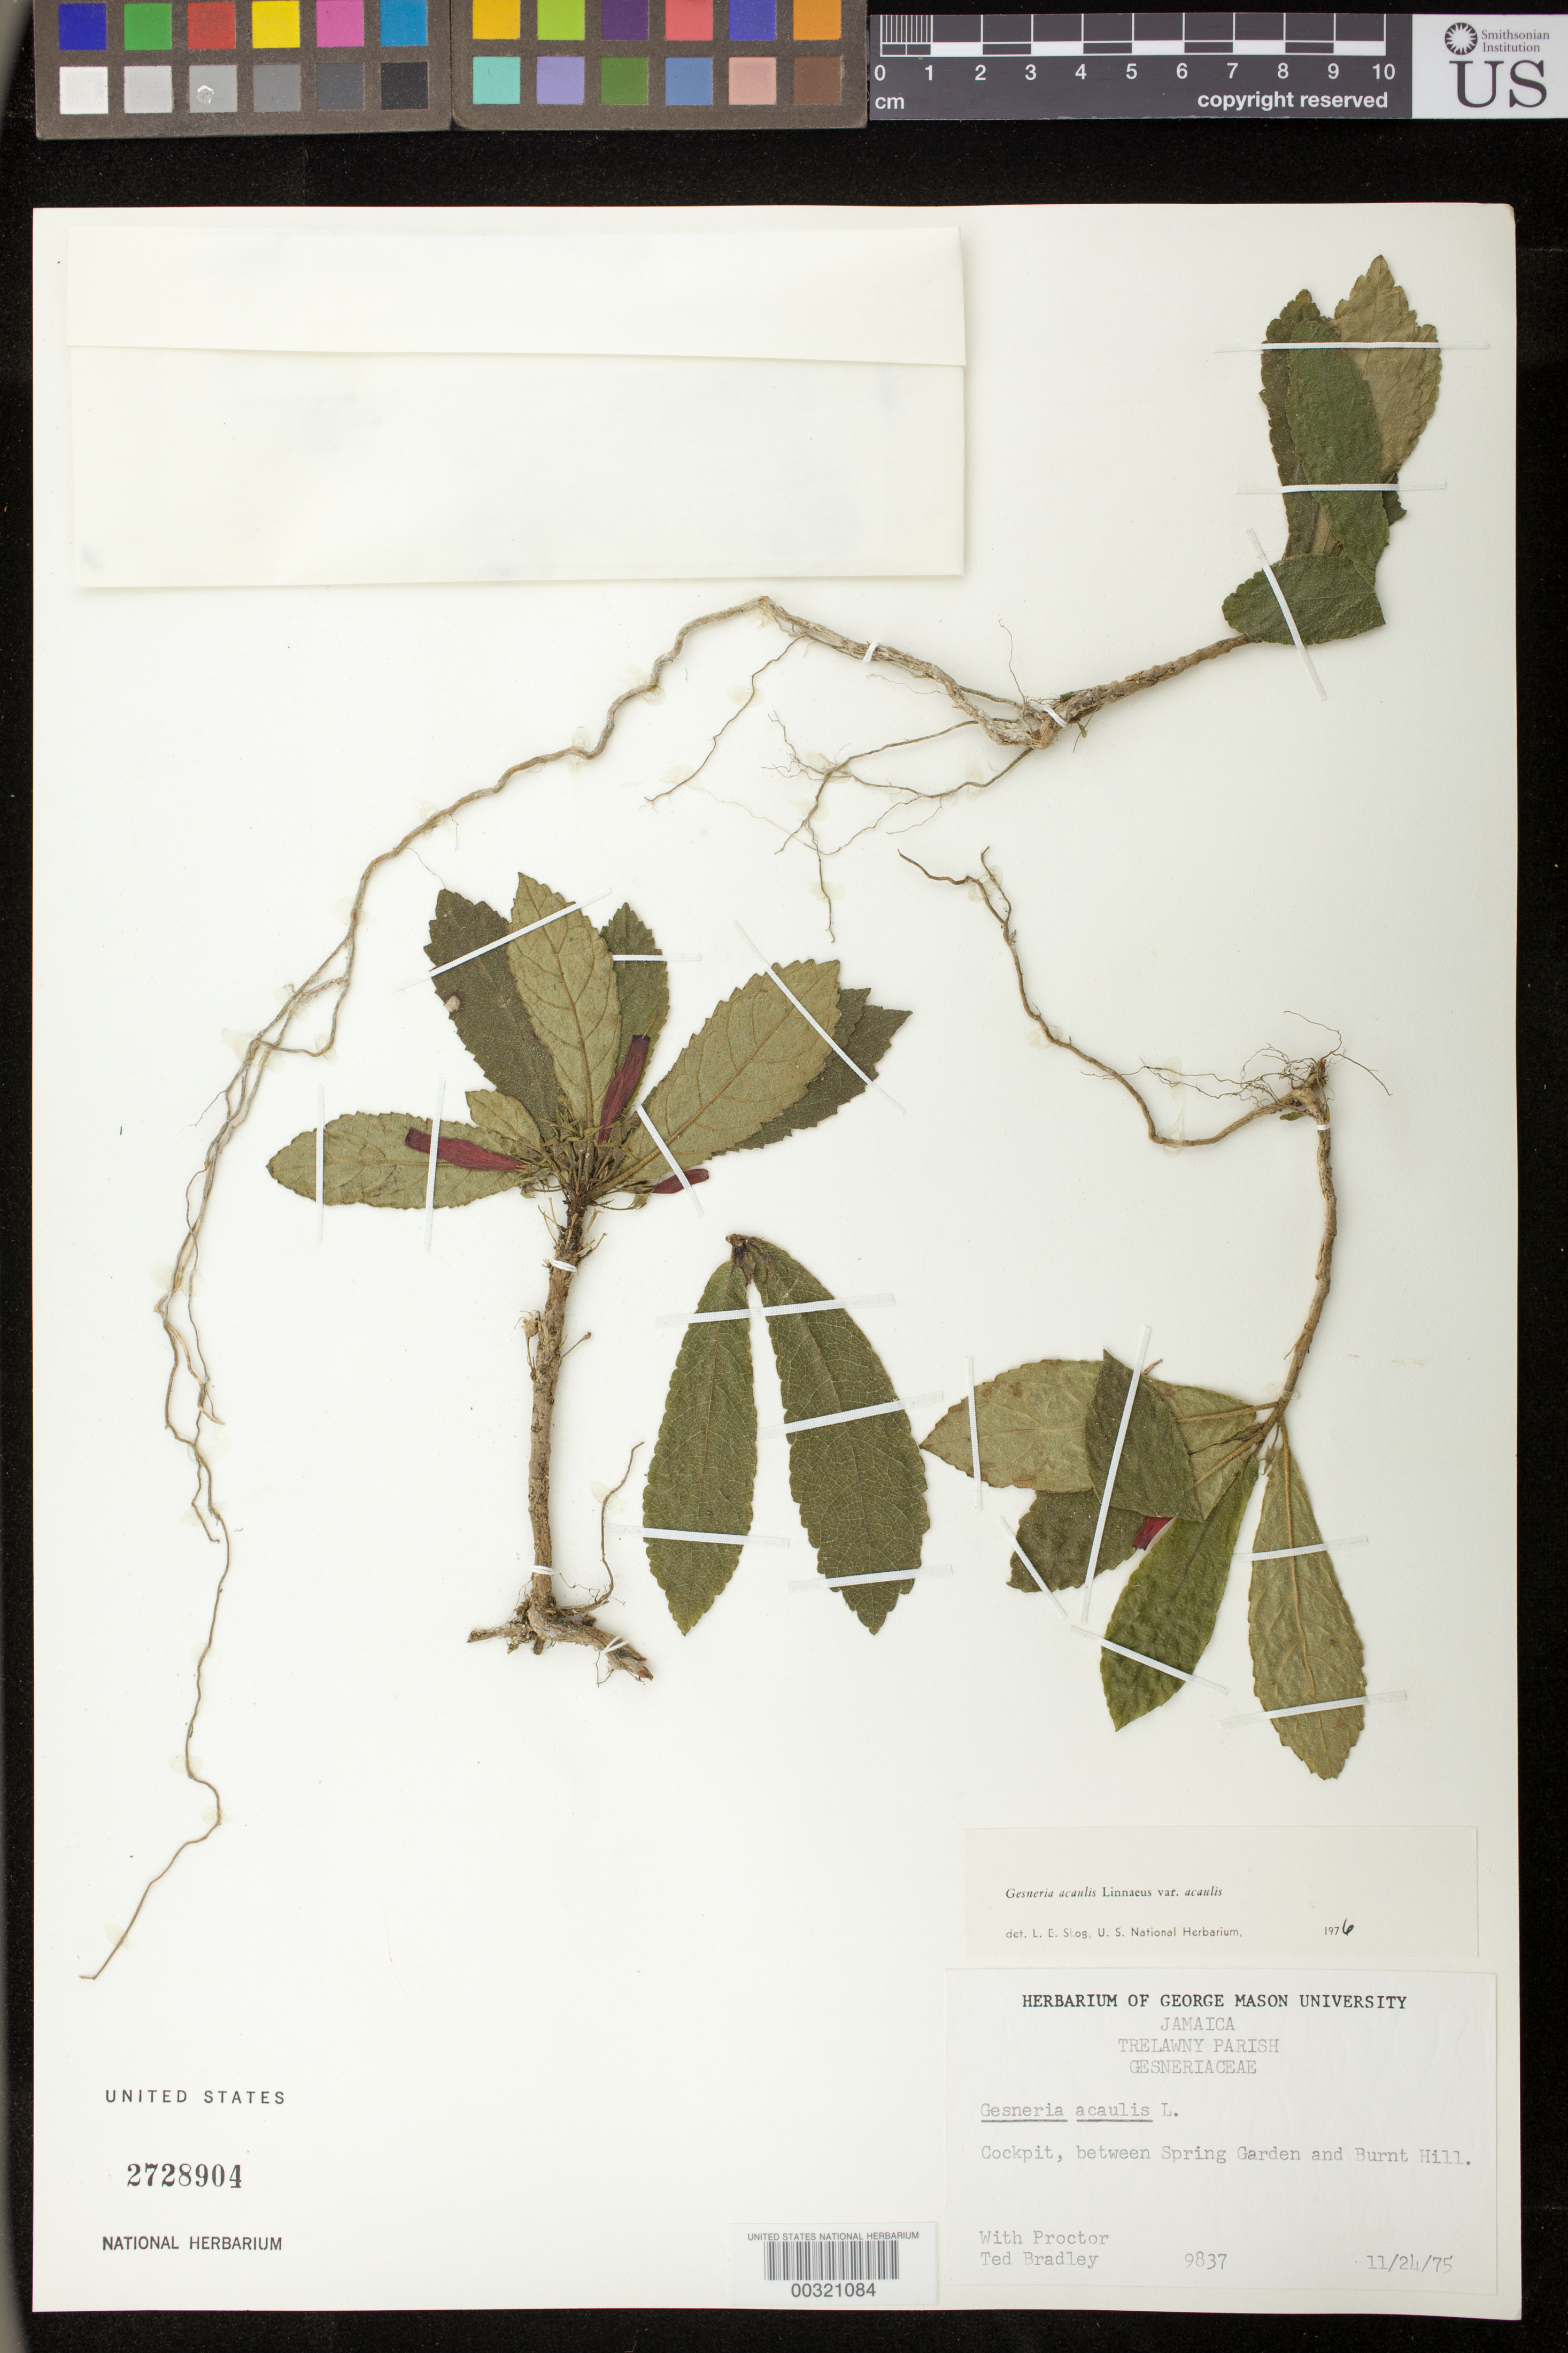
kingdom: Plantae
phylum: Tracheophyta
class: Magnoliopsida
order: Lamiales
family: Gesneriaceae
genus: Gesneria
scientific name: Gesneria acaulis var. acaulis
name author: L.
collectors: T. Bradley & G. Proctor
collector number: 9837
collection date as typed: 24 Nov 1975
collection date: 1975-11-24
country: Jamaica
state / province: Trelawny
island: Jamaica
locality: Cockpit, between Spring Garden and Burnt Hill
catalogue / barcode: US 2728904